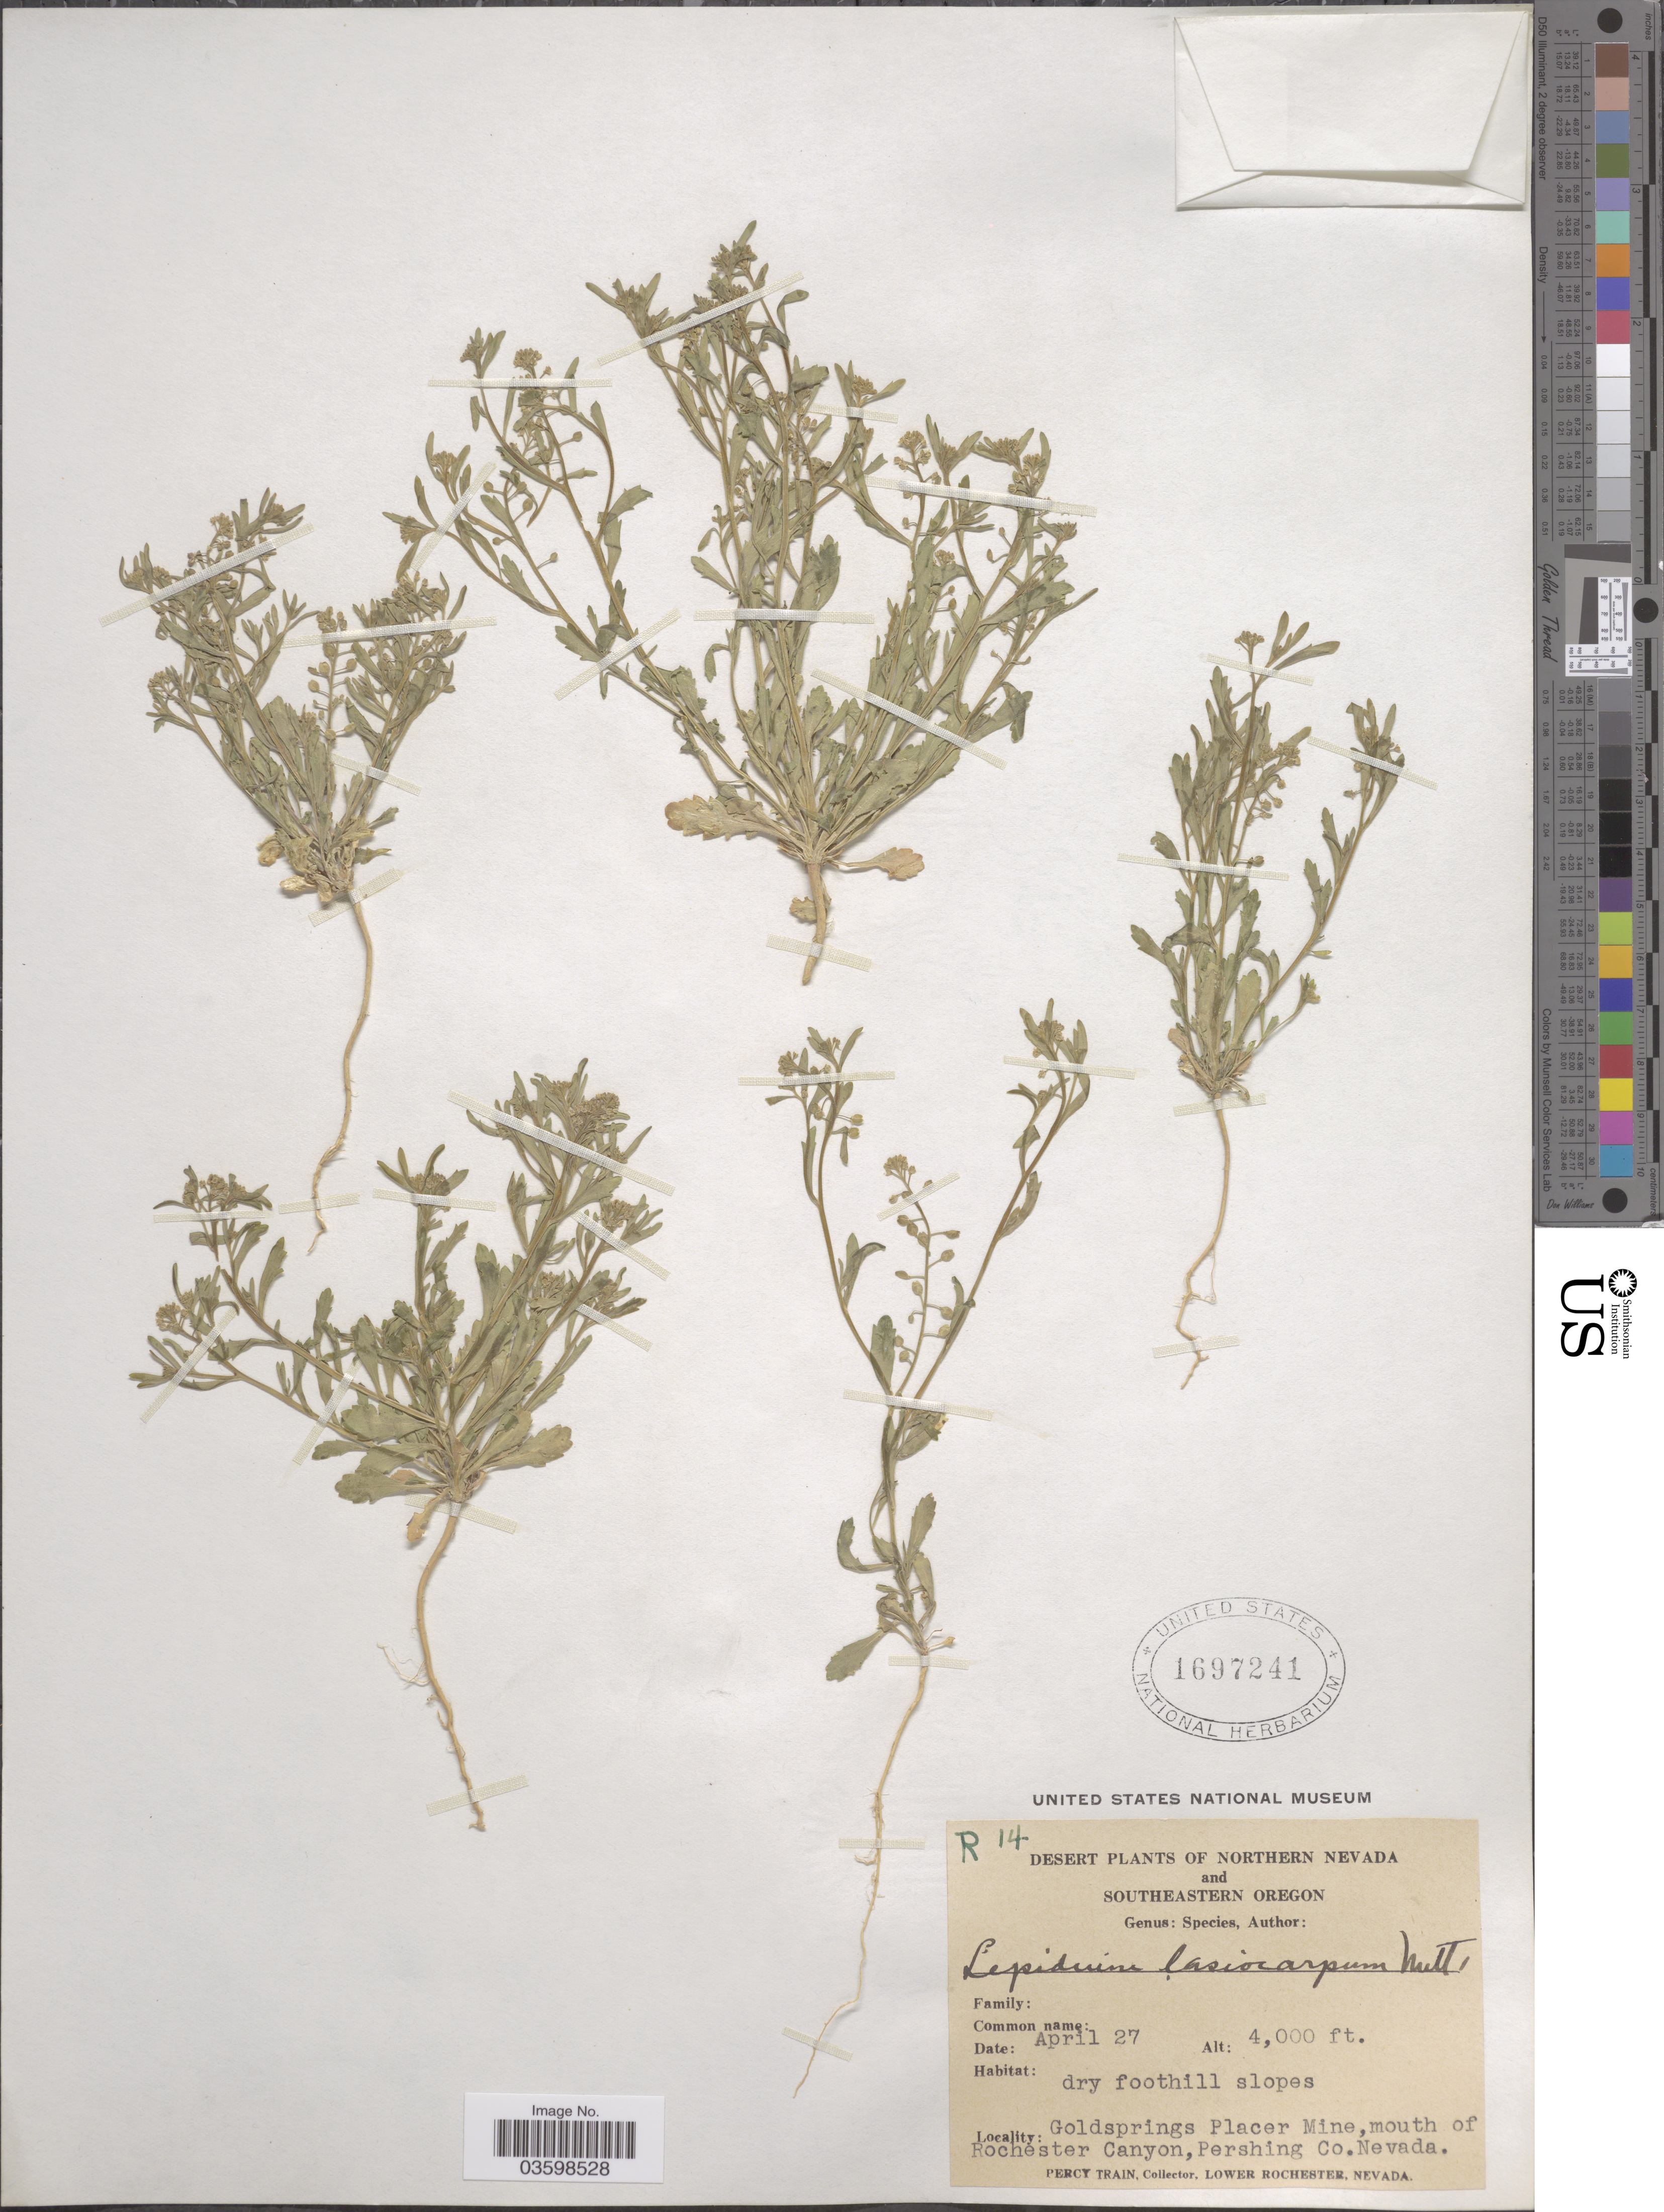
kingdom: Plantae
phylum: Tracheophyta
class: Magnoliopsida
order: Brassicales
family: Brassicaceae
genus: Lepidium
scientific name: Lepidium lasiocarpum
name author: Nutt.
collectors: P. Train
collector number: R14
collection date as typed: Transcribed d/m/y: /4/27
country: United States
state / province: Nevada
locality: Northern Nevada. Goldsprings Placer Mine, mouth of Rochester Canyon, Pershing Co.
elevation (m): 1219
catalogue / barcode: US 1697241